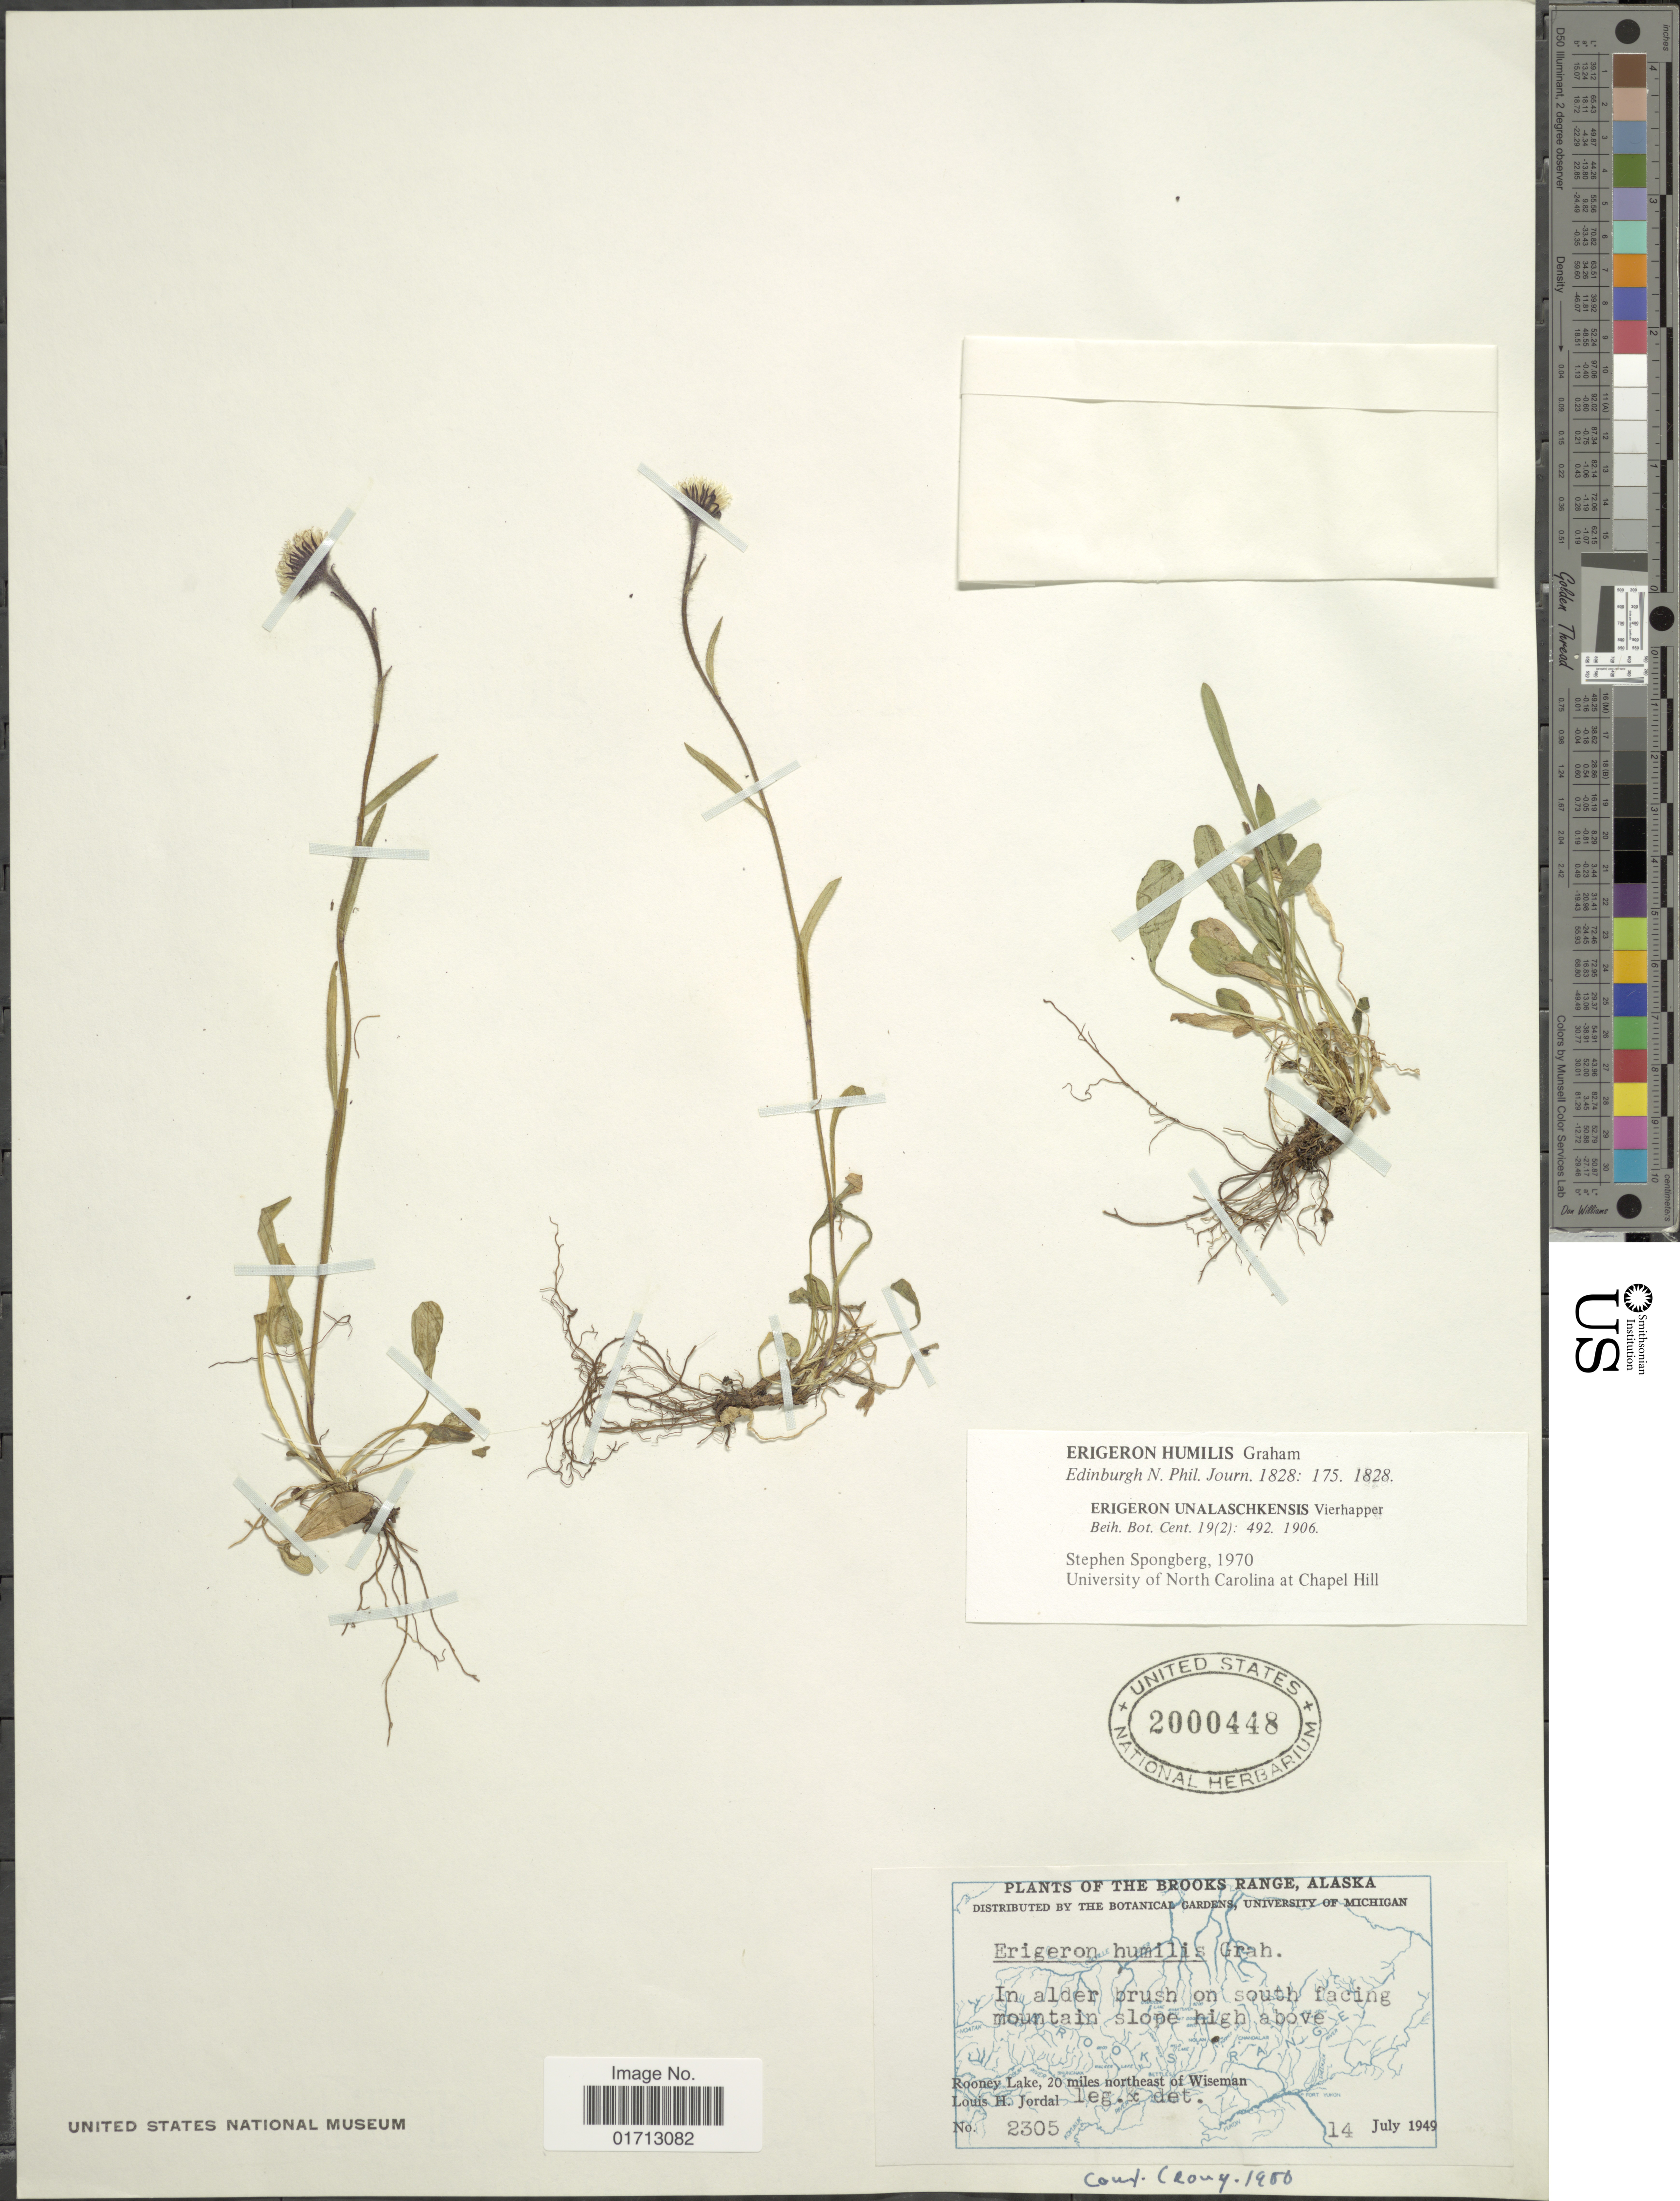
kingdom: Plantae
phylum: Tracheophyta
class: Magnoliopsida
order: Asterales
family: Asteraceae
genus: Erigeron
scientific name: Erigeron humilis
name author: Graham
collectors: L. Jordal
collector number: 2305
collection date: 1949-07-14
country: United States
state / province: Alaska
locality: The Brooks Range, Rooney Lake, 20 miles northeast of Wiseman.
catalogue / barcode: US 2000448